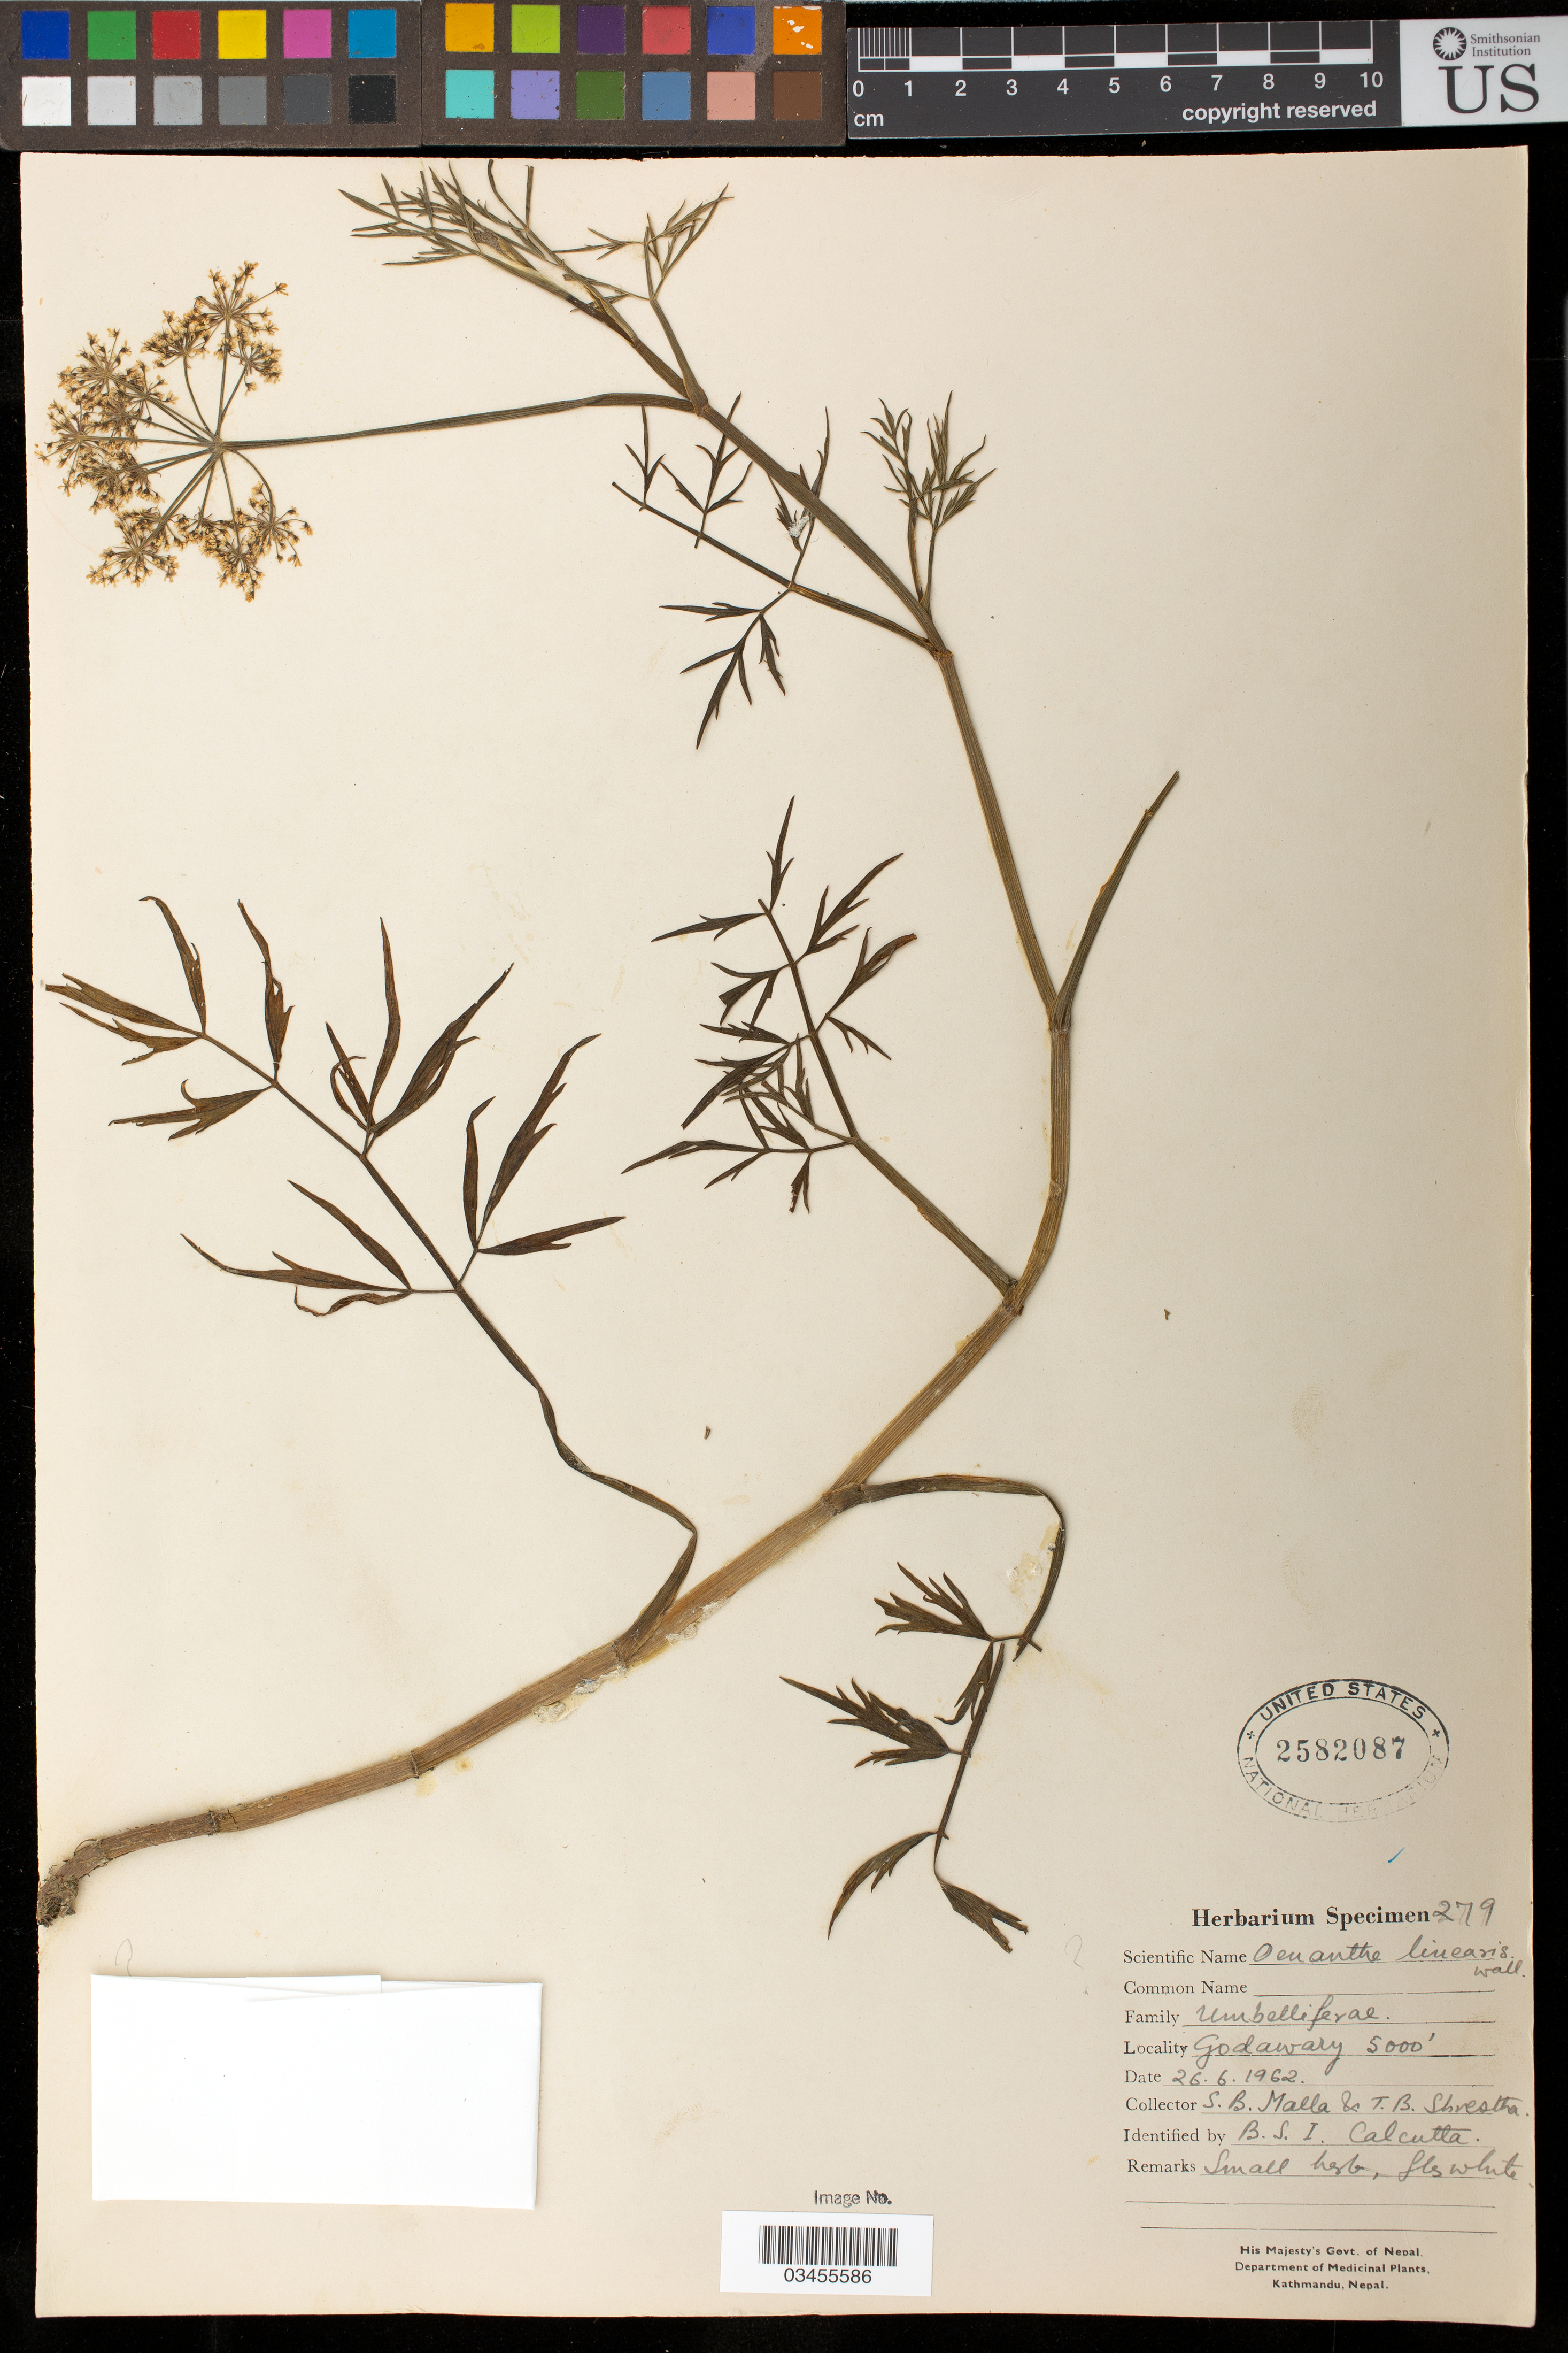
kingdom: Plantae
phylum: Tracheophyta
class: Magnoliopsida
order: Apiales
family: Apiaceae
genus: Oenanthe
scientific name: Oenanthe linearis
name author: Wall. ex DC.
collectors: S. Malla & T. B. Shrestha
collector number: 279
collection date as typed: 26.2.1962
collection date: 1962-06-26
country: Nepal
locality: Godawary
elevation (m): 1372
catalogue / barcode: US 2582087